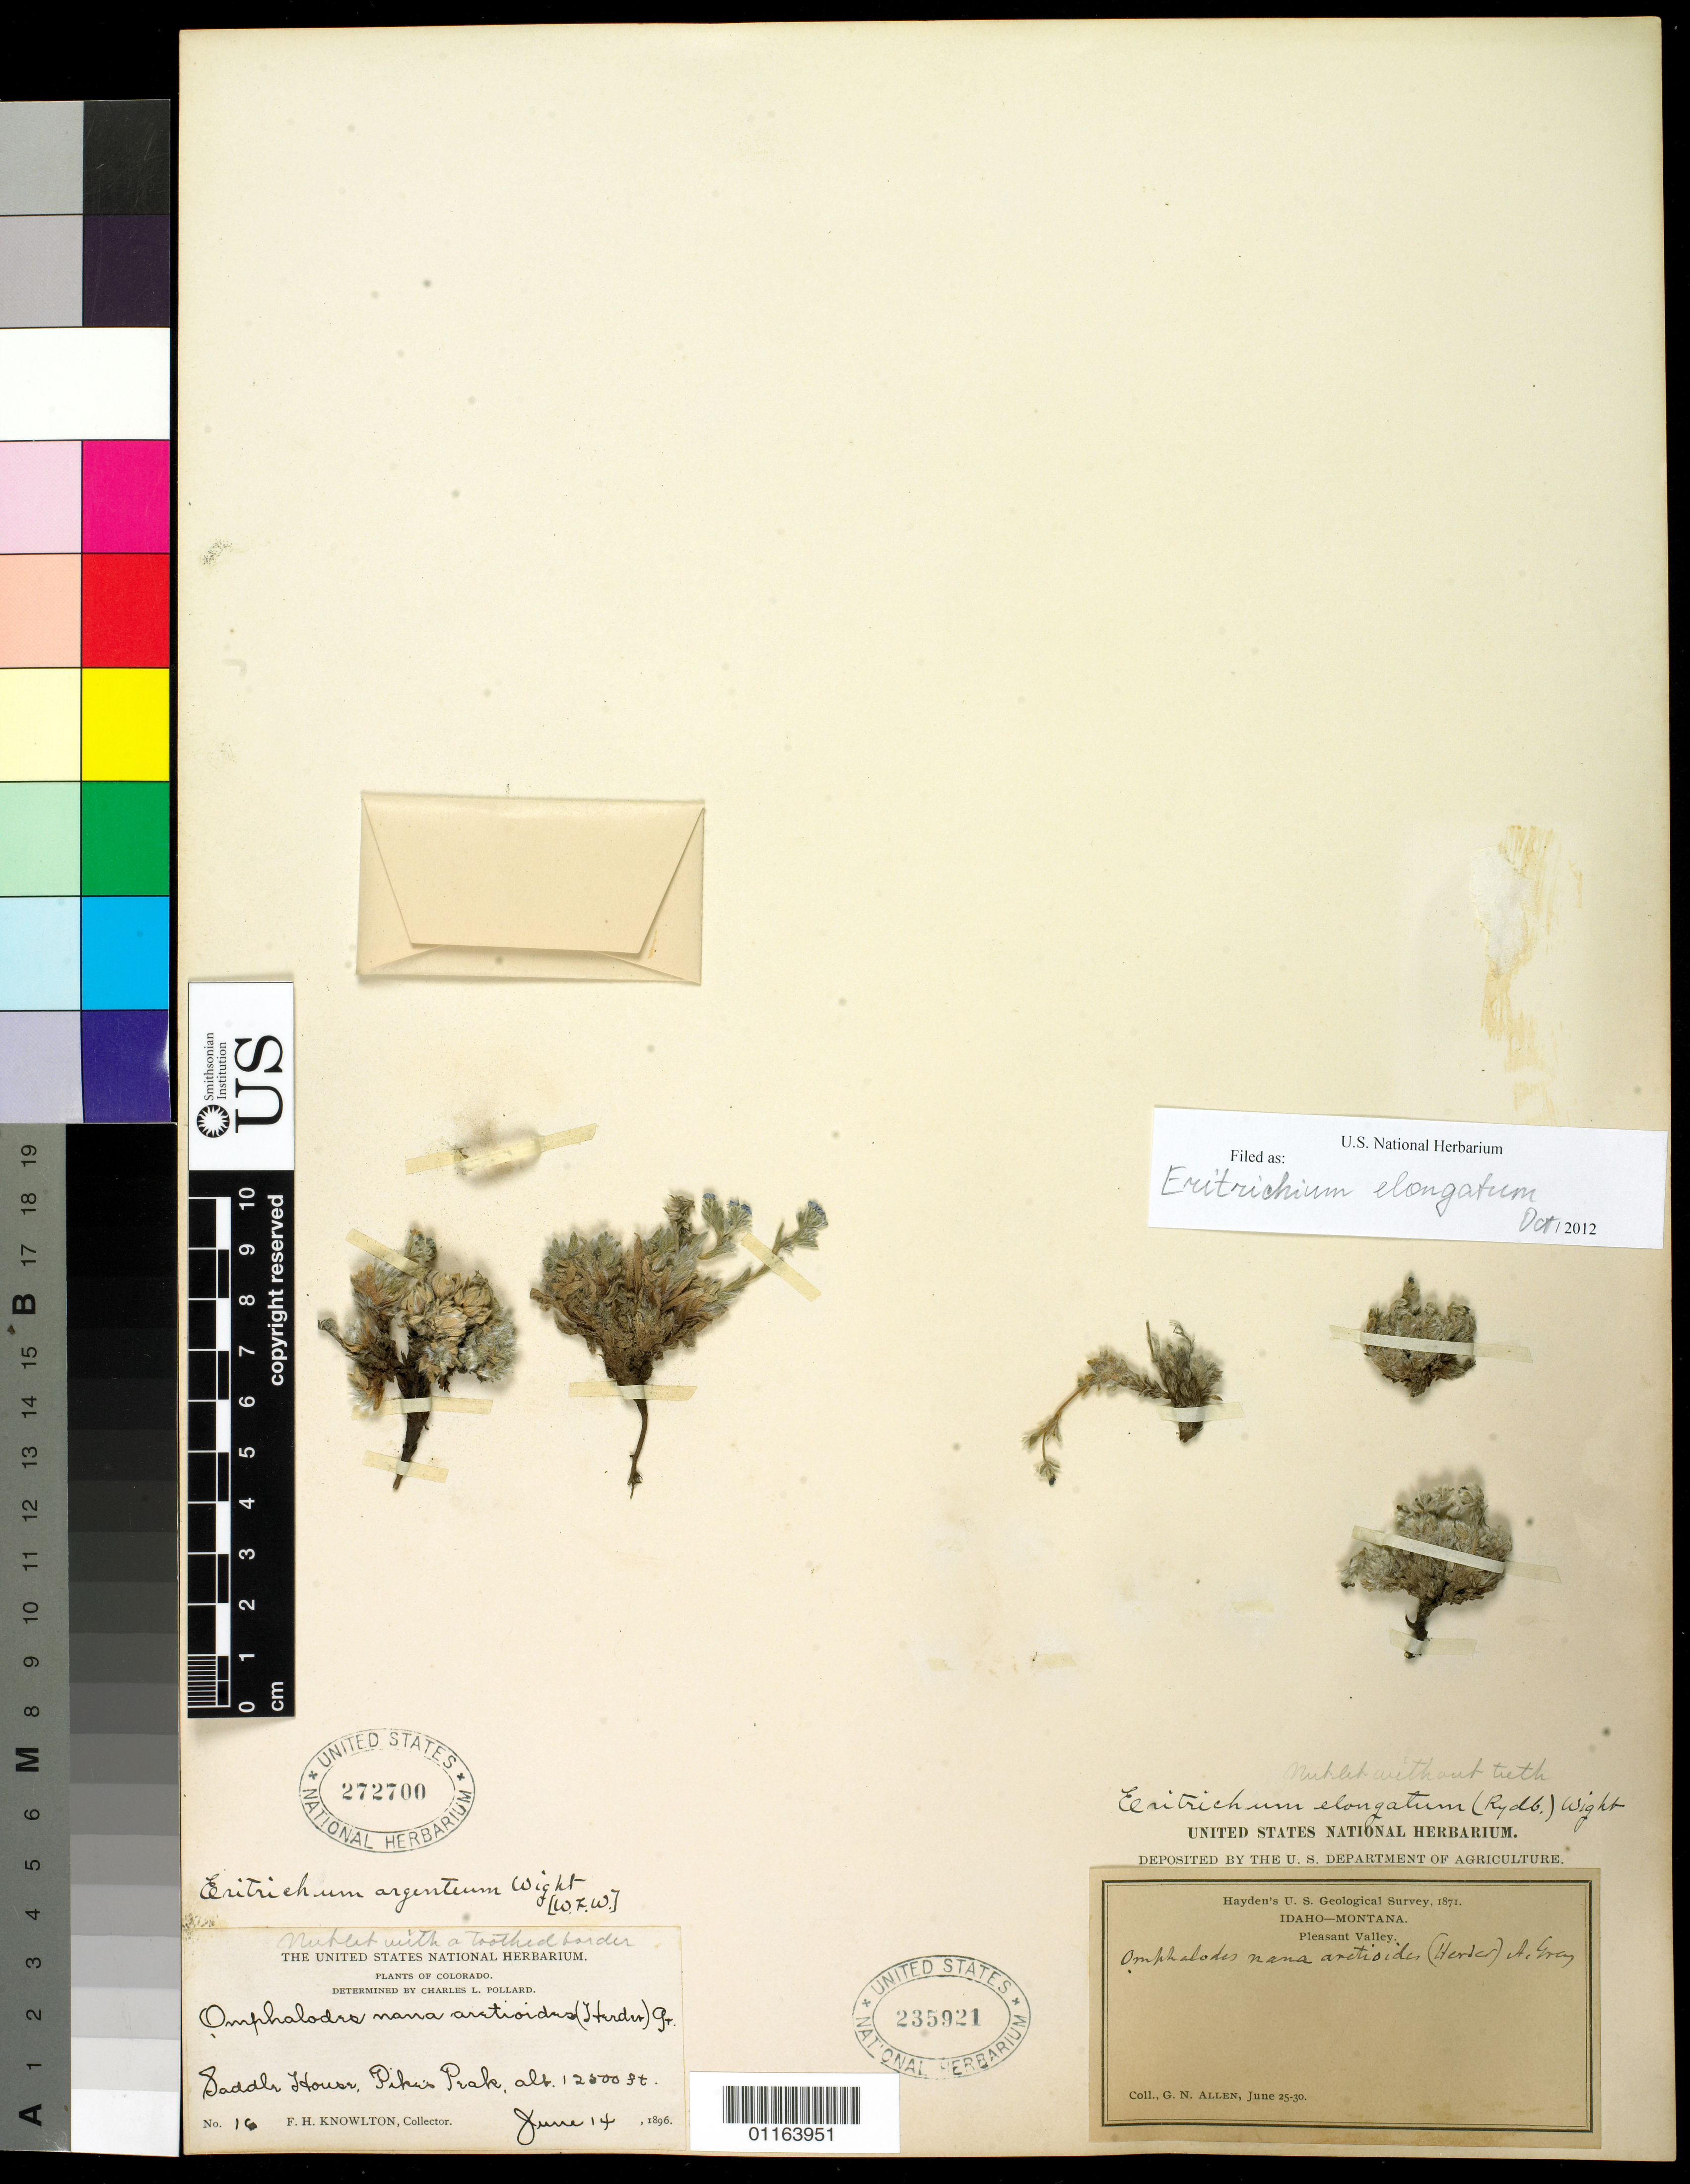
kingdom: Plantae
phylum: Tracheophyta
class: Magnoliopsida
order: Boraginales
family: Boraginaceae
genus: Eritrichium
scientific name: Eritrichium elongatum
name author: (Rydb.) W. Wight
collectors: F. H. Knowlton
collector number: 16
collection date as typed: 14 Jun 1896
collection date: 1896-06-14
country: United States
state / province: Colorado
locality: Saddle Hours Pike's Park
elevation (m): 3810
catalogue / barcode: US 272700